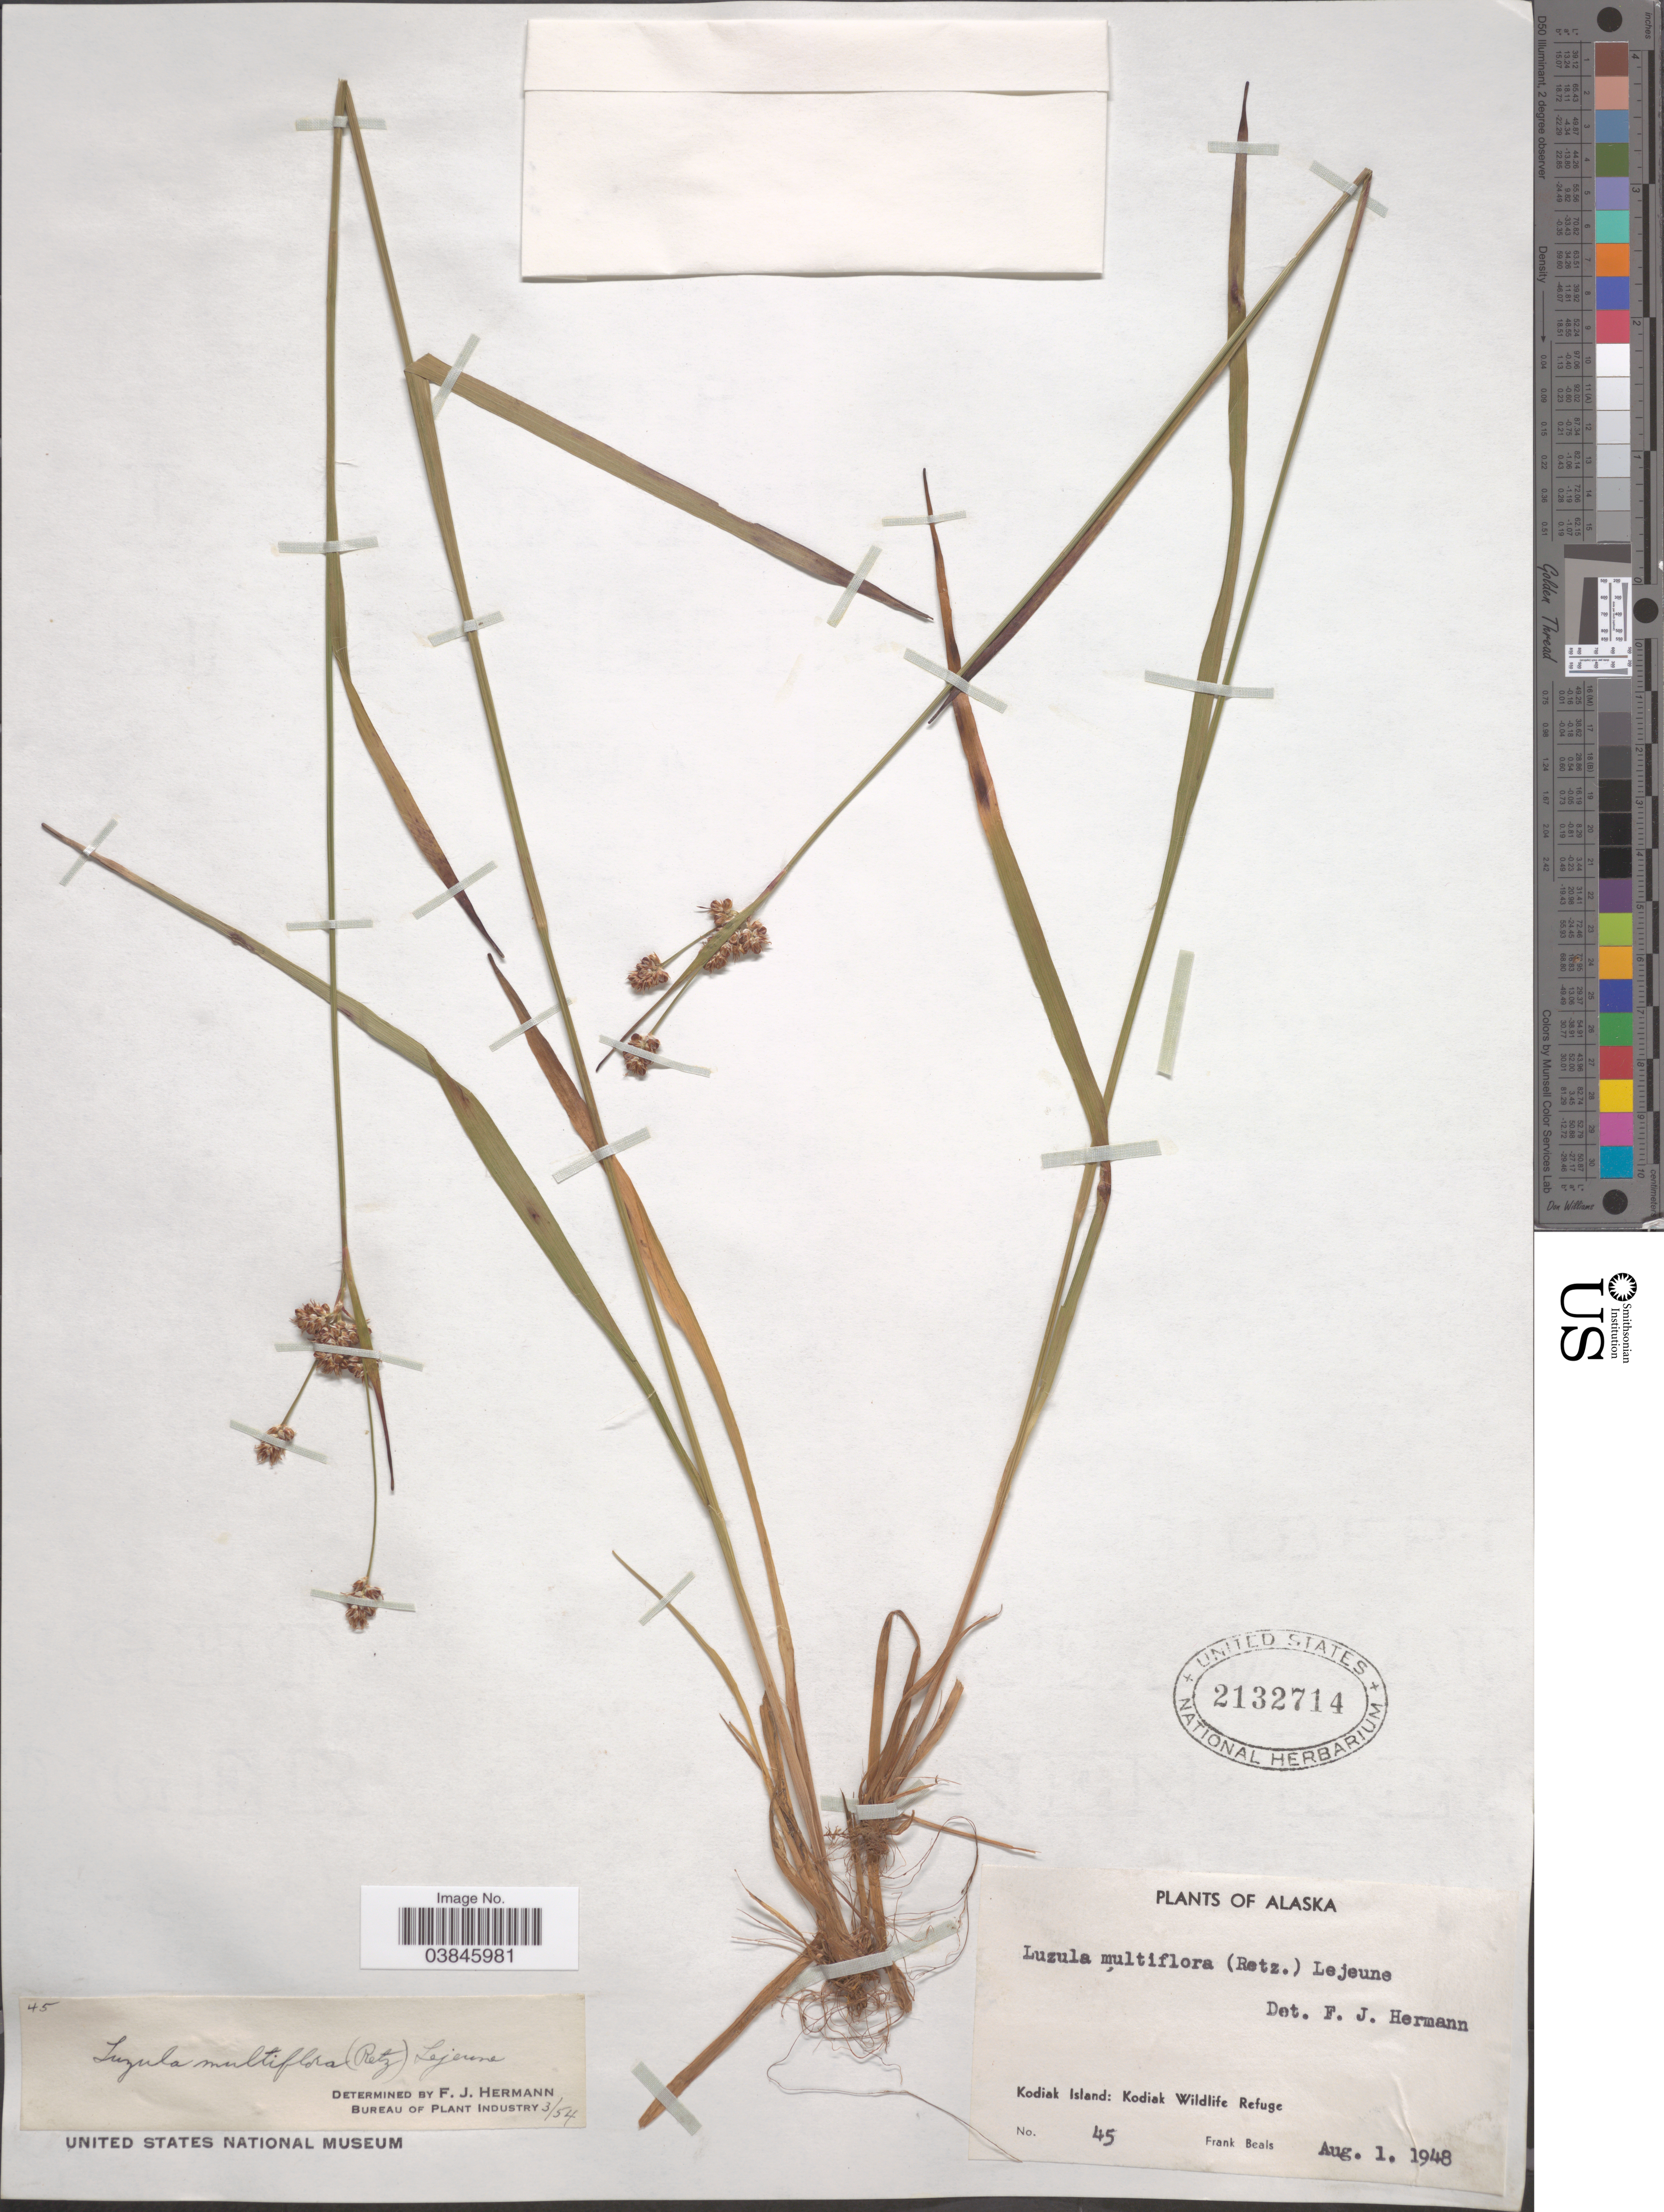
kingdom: Plantae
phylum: Tracheophyta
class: Liliopsida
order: Poales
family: Juncaceae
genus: Luzula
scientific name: Luzula multiflora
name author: (Ehrh.) Lej.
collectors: F. Beals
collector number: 45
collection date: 1948-08-01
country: United States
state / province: Alaska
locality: Kodiak Island: Kodiak Wildlife Refuge.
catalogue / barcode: US 2132714